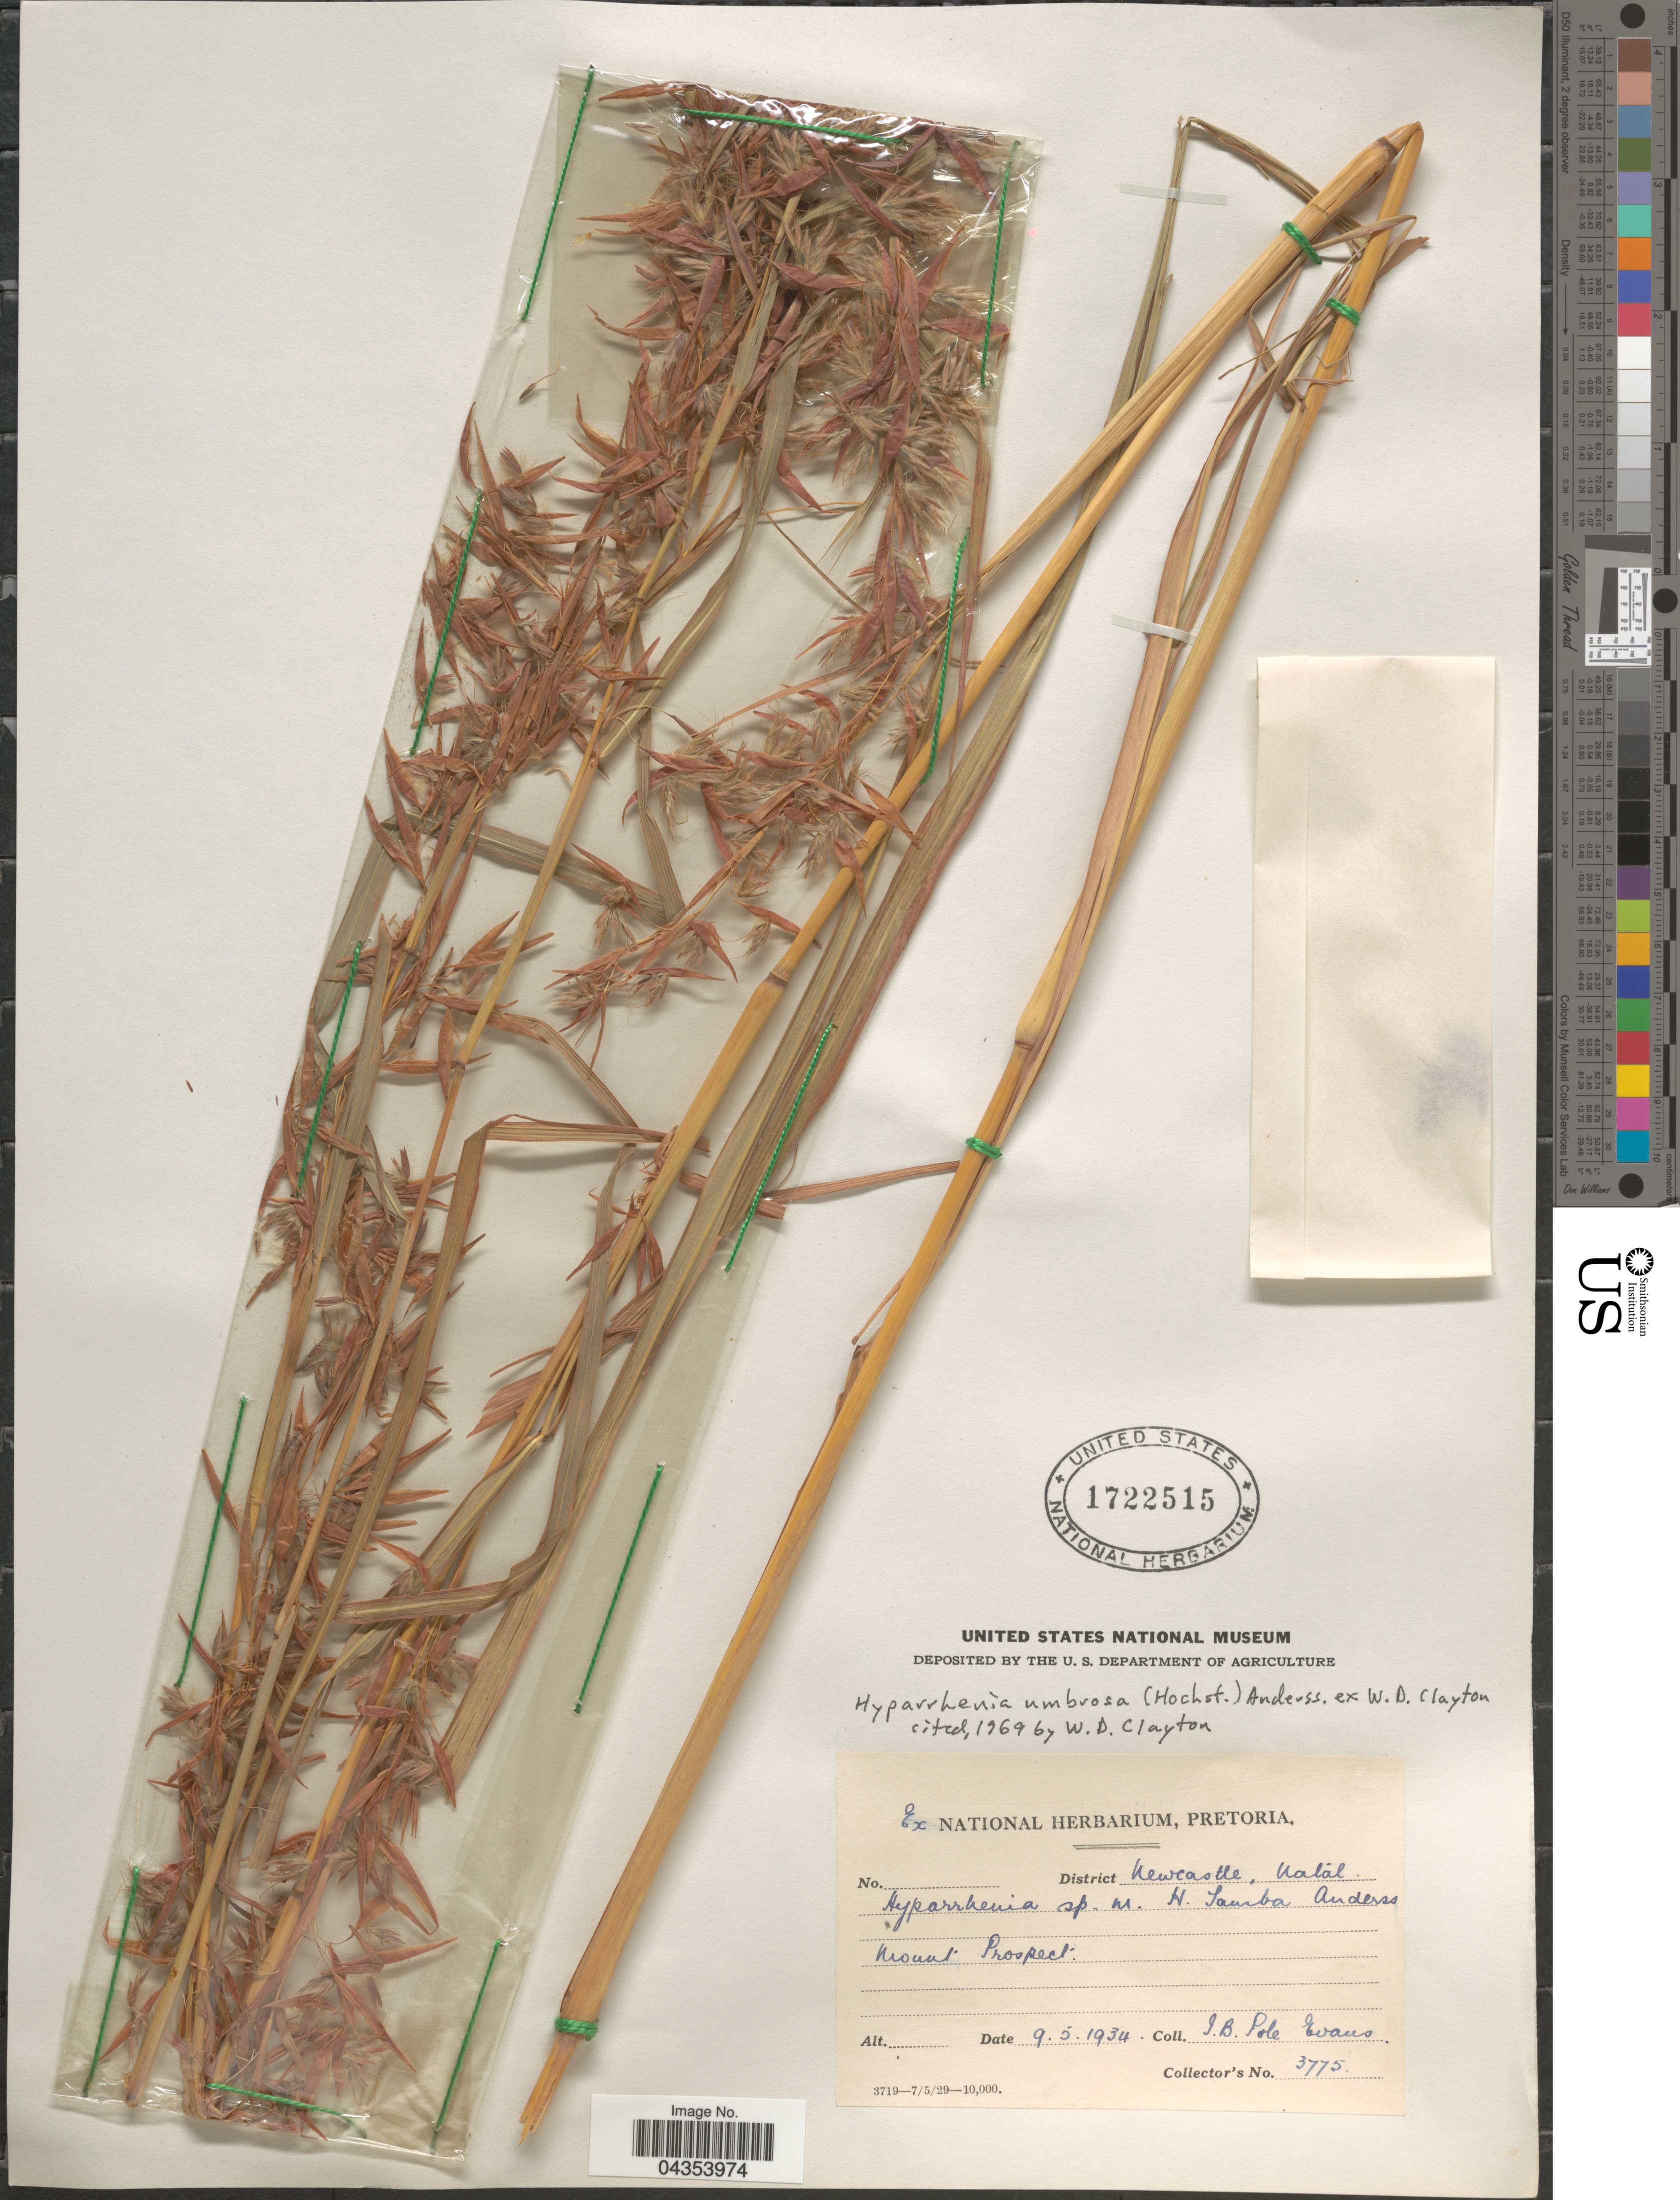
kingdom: Plantae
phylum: Tracheophyta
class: Liliopsida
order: Poales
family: Poaceae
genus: Hyparrhenia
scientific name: Hyparrhenia umbrosa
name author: (Hochst.) Andersson ex Clayton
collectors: J. Evans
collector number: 3775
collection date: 1934-05-09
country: South Africa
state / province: KwaZulu-Natal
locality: District Newcastle, Natal.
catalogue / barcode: US 1722515